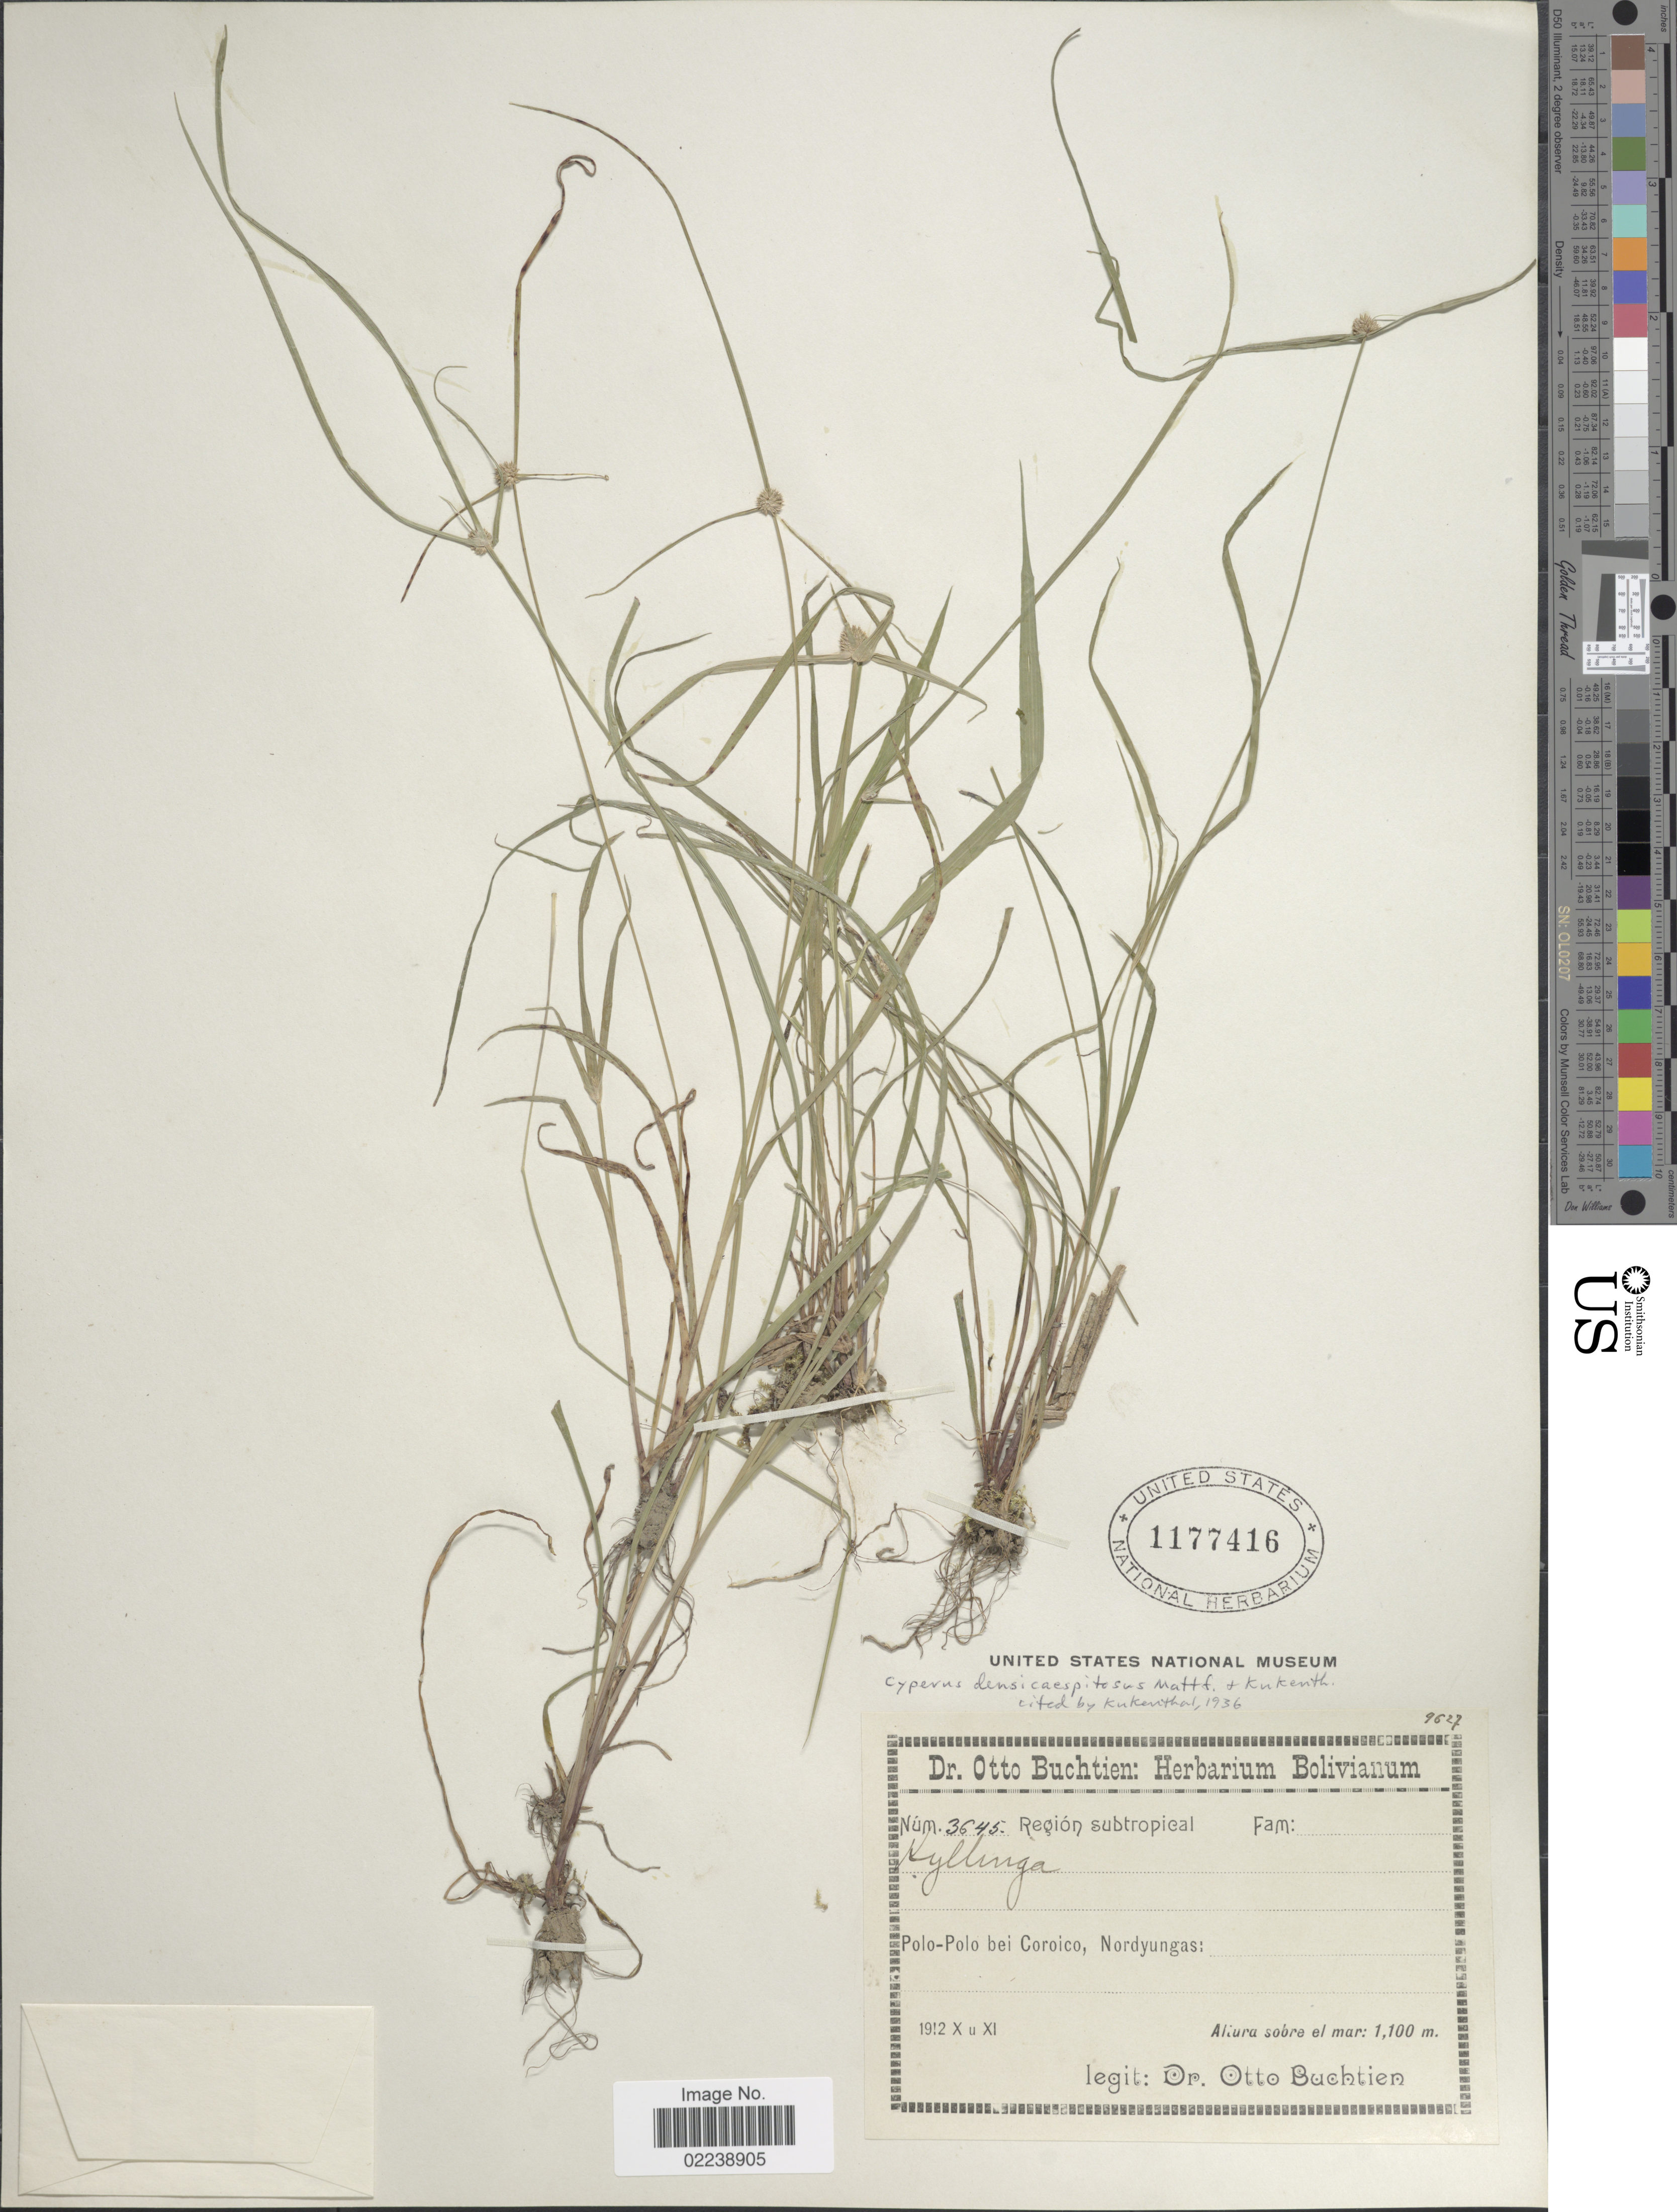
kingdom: Plantae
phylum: Tracheophyta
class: Liliopsida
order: Poales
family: Cyperaceae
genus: Cyperus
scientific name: Cyperus hortensis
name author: (Salzm. ex Steud.) Dorr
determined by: Strong, M. T., (US), Smithsonian Institution - National Museum of Natural History (UNITED STATES)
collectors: O. Buchtien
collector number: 3645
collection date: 1912-10/1912-11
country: Bolivia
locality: Polo-Polo bei Coroico, Nordyungas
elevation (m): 1100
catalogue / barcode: US 1177416